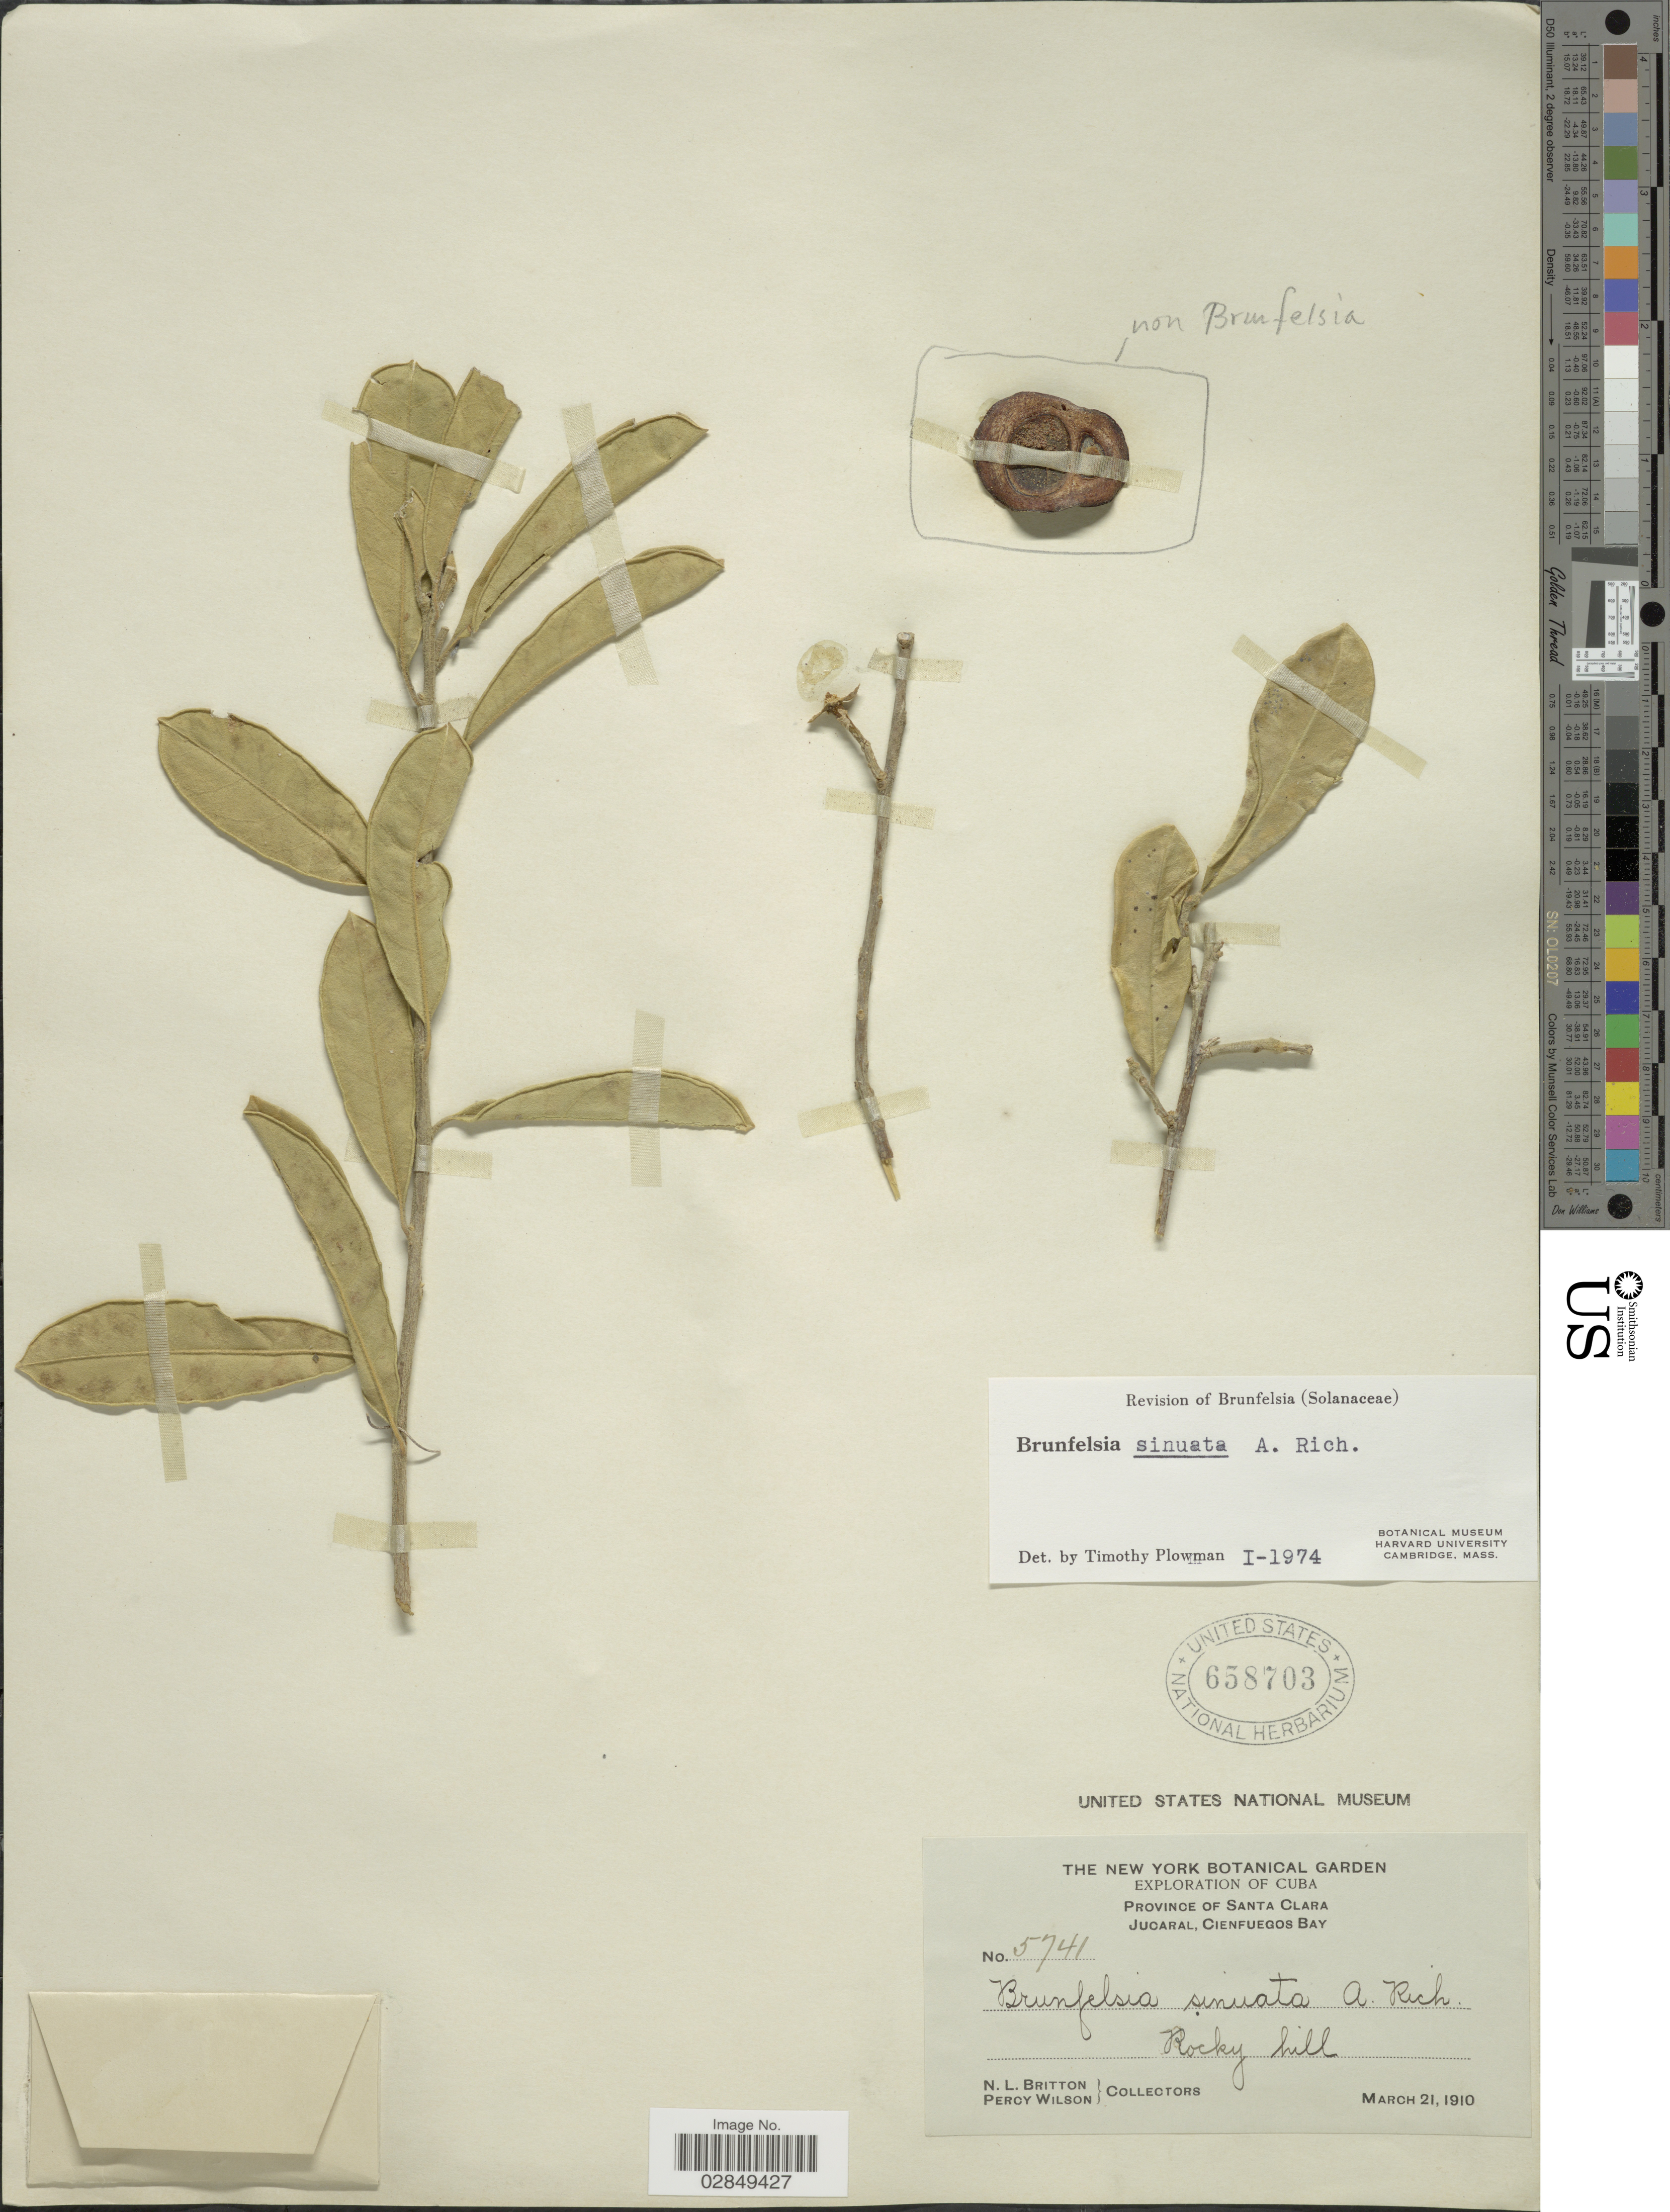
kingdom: Plantae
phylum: Tracheophyta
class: Magnoliopsida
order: Solanales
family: Solanaceae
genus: Brunfelsia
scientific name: Brunfelsia sinuata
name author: A. Rich.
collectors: N. Britton & P. Wilson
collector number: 5741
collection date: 1910-03-21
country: Cuba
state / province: Las Villas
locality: Santa Clara, Jucaral, Cienfuegos Bay. Rocky hill.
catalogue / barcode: US 658703